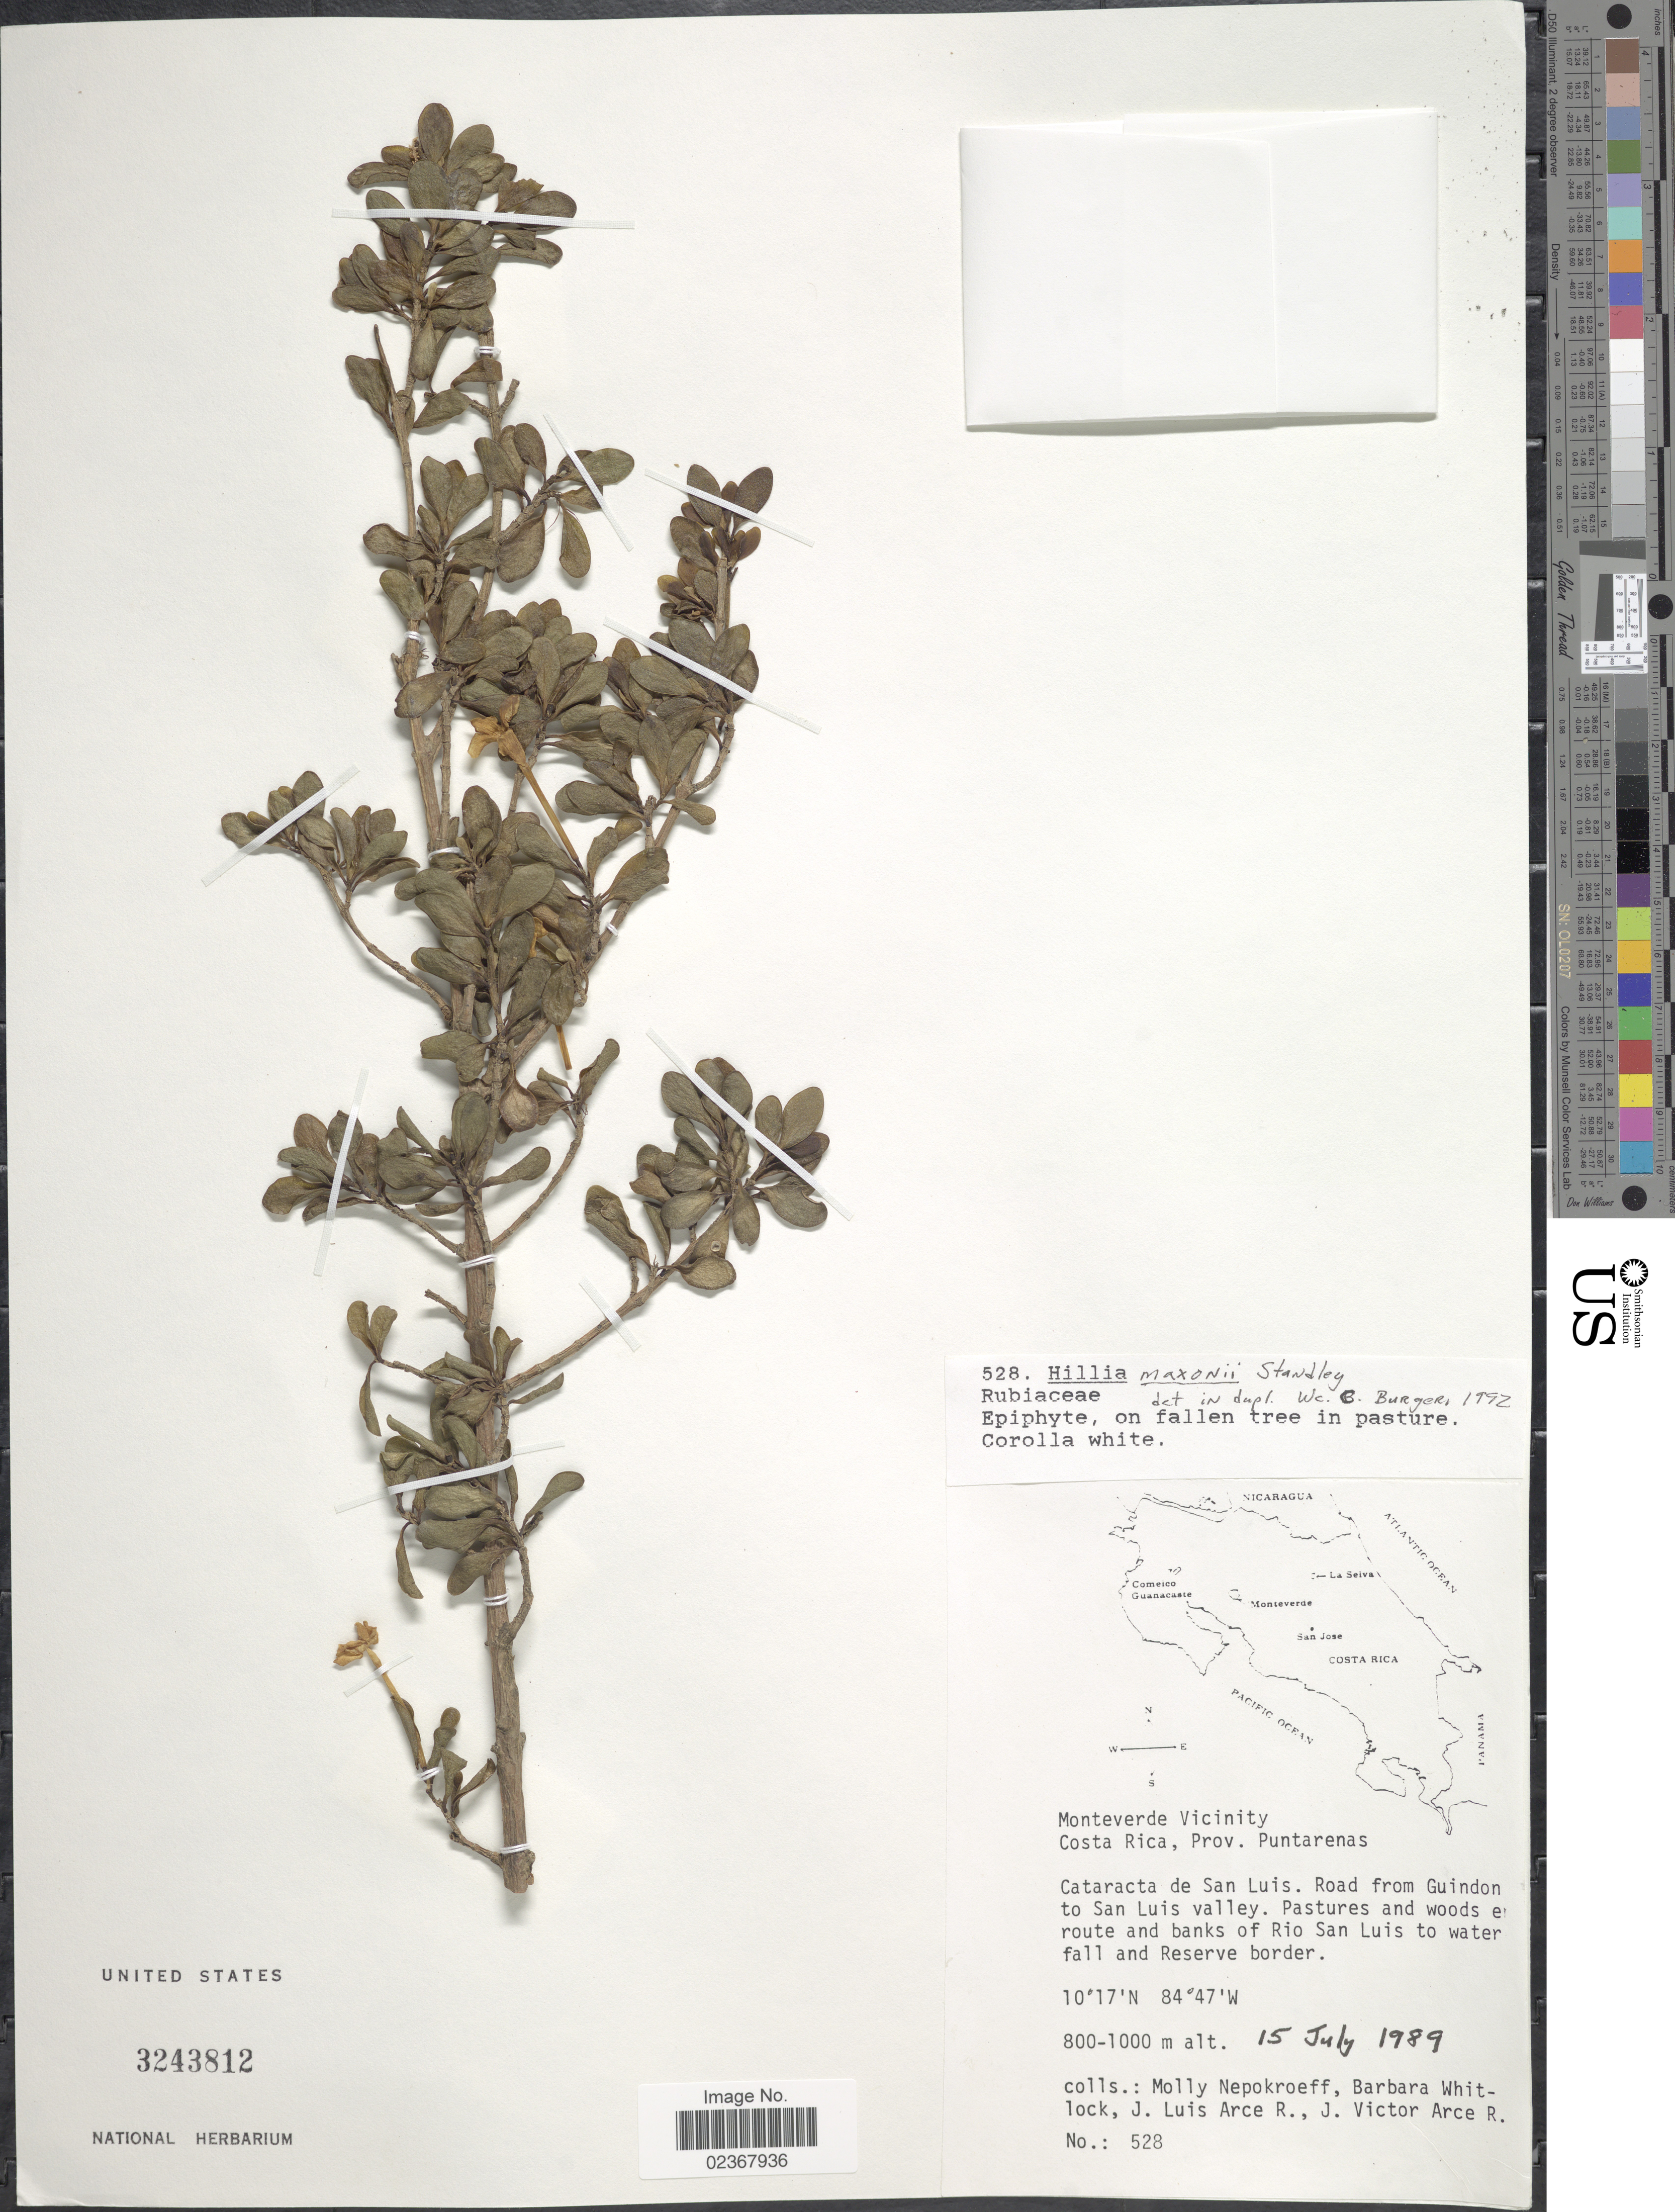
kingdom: Plantae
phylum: Tracheophyta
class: Magnoliopsida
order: Gentianales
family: Rubiaceae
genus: Hillia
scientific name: Hillia maxonii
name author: Standl.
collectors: M. Nepokroeff, B. Whitlock, J. Arce R. & J. Arce R.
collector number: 528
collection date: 1989-07-15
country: Costa Rica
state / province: Puntarenas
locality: Cataracta de San Luis. Road from Guindon to San Luis valley. Pastures and woods e route and banks of Rio San Luis t water fall and Reserve border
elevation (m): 800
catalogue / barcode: US 3243812